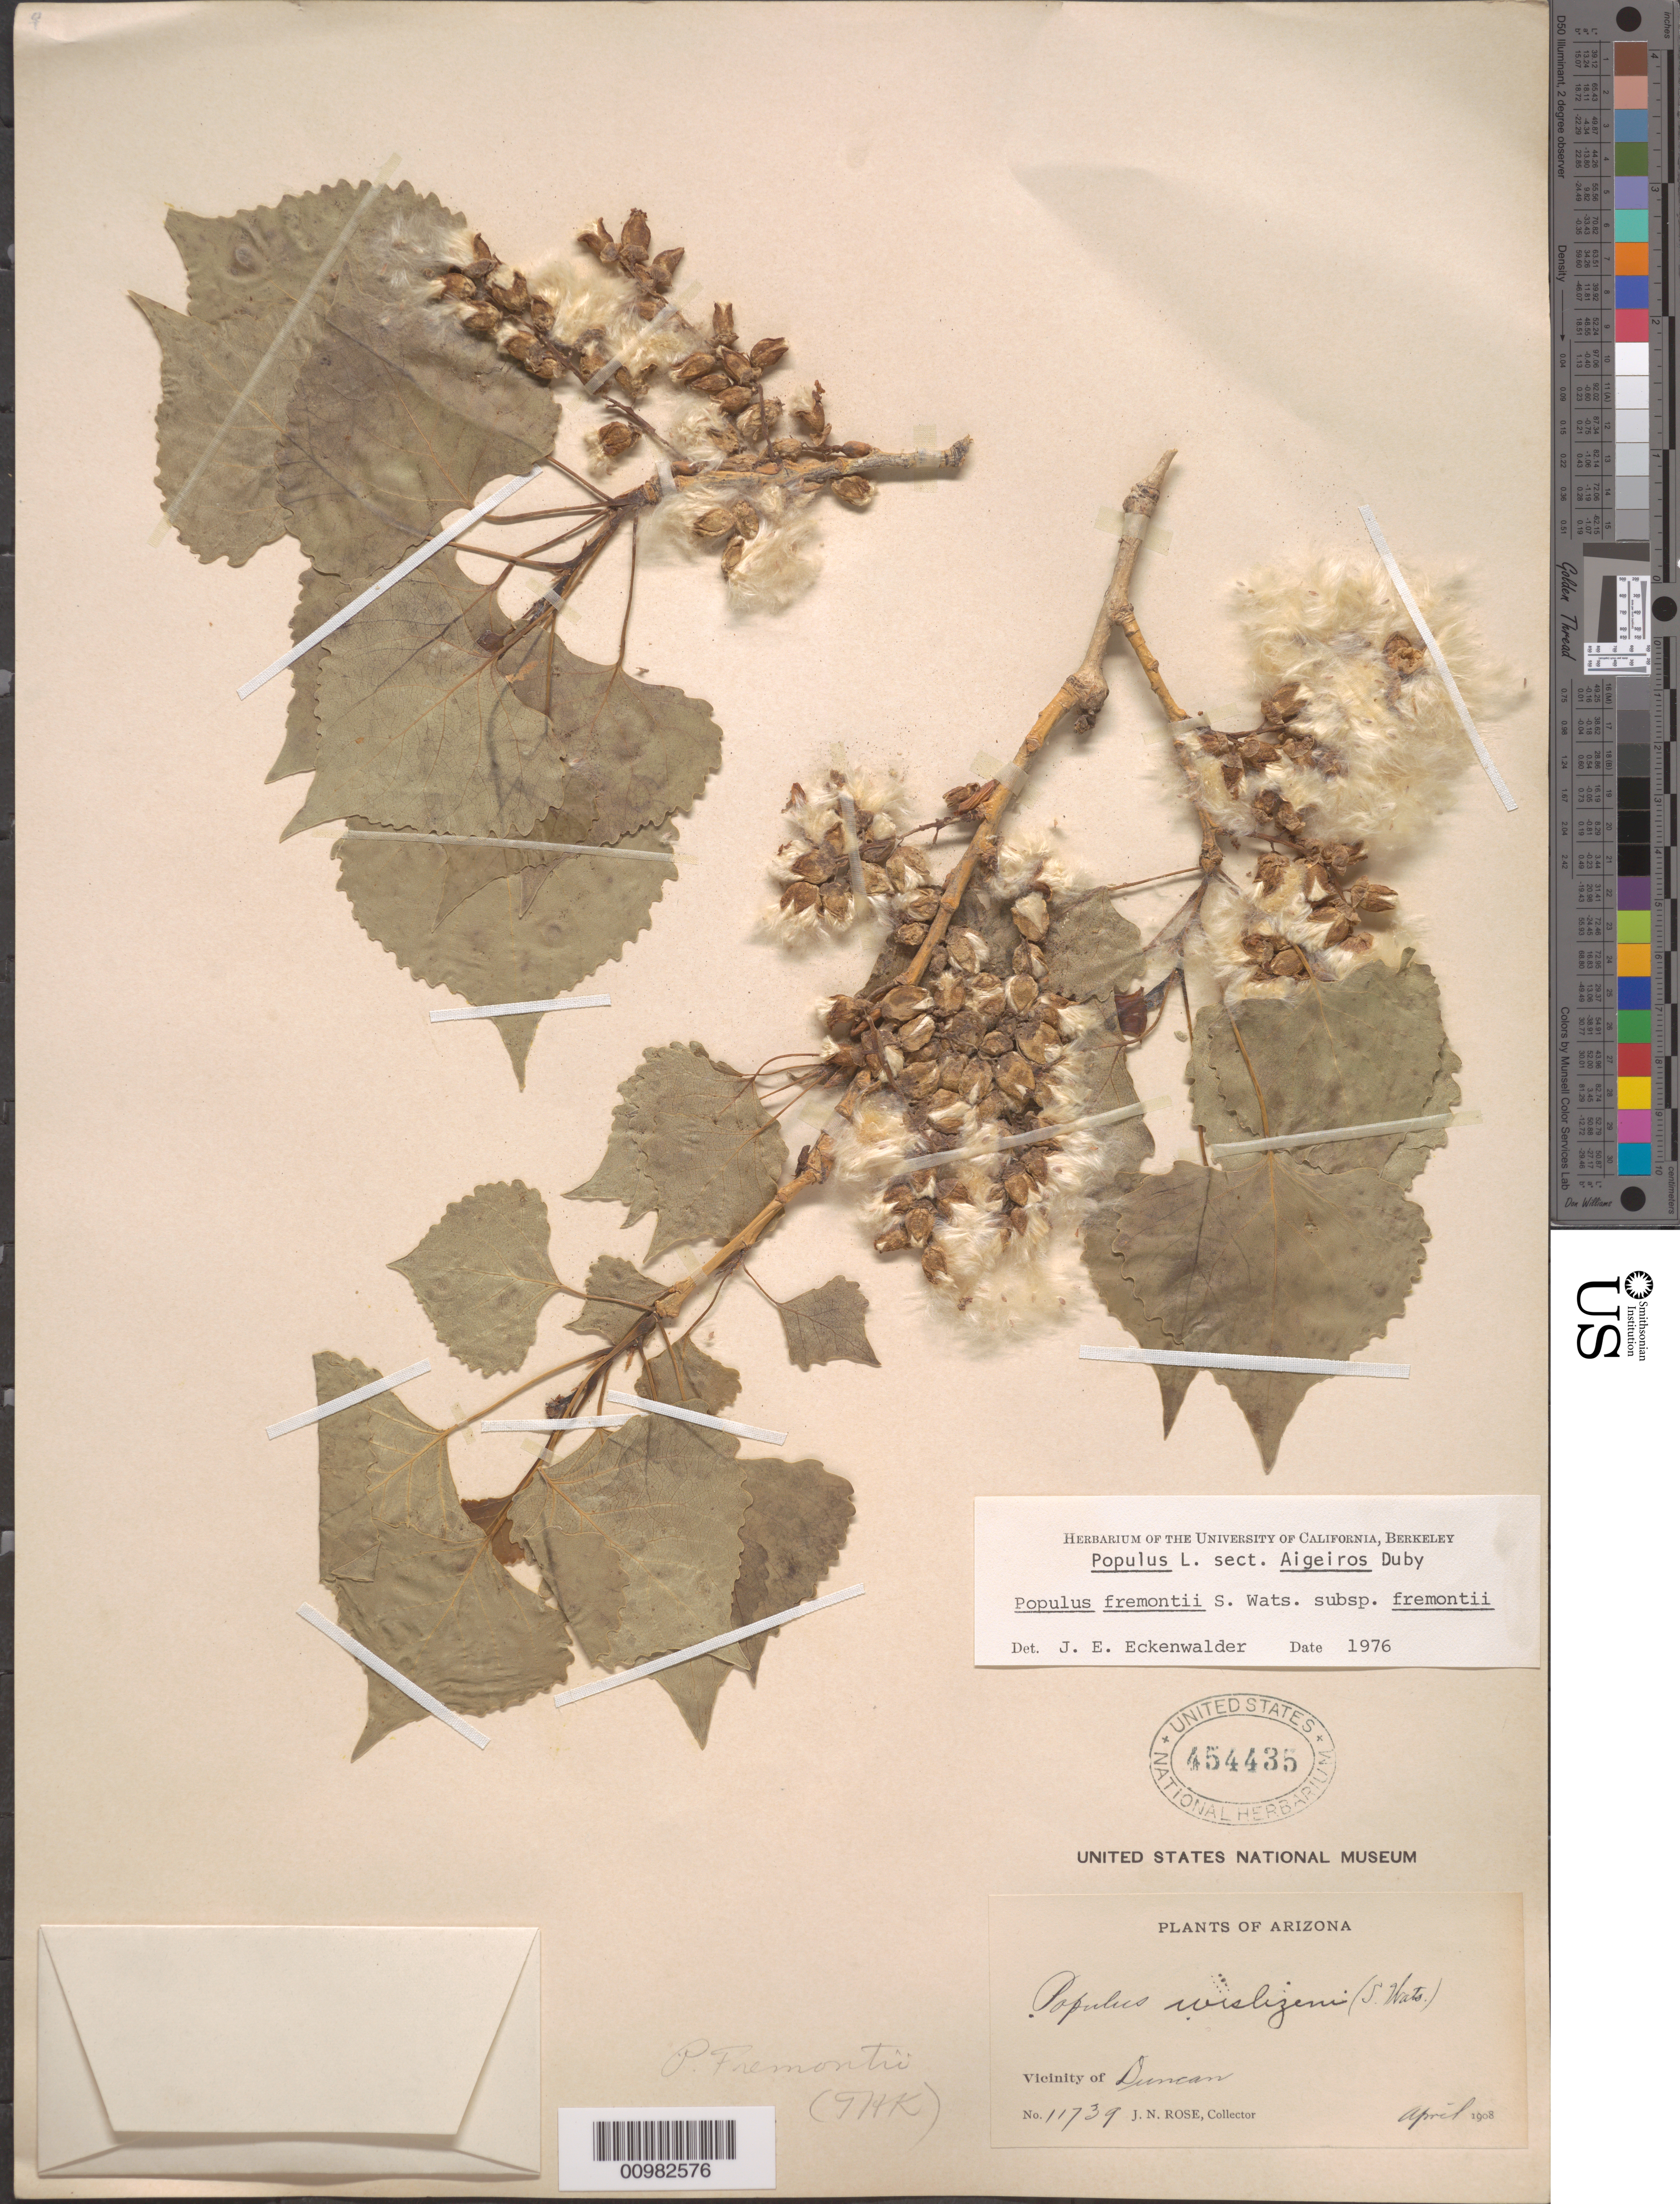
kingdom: Plantae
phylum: Tracheophyta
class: Magnoliopsida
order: Malpighiales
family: Salicaceae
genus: Populus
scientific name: Populus fremontii subsp. fremontii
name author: S. Watson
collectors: J. N. Rose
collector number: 11739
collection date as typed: Apr 1908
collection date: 1908-04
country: United States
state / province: Arizona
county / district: Greenlee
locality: Vicinity of Duncan.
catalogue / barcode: US 454435